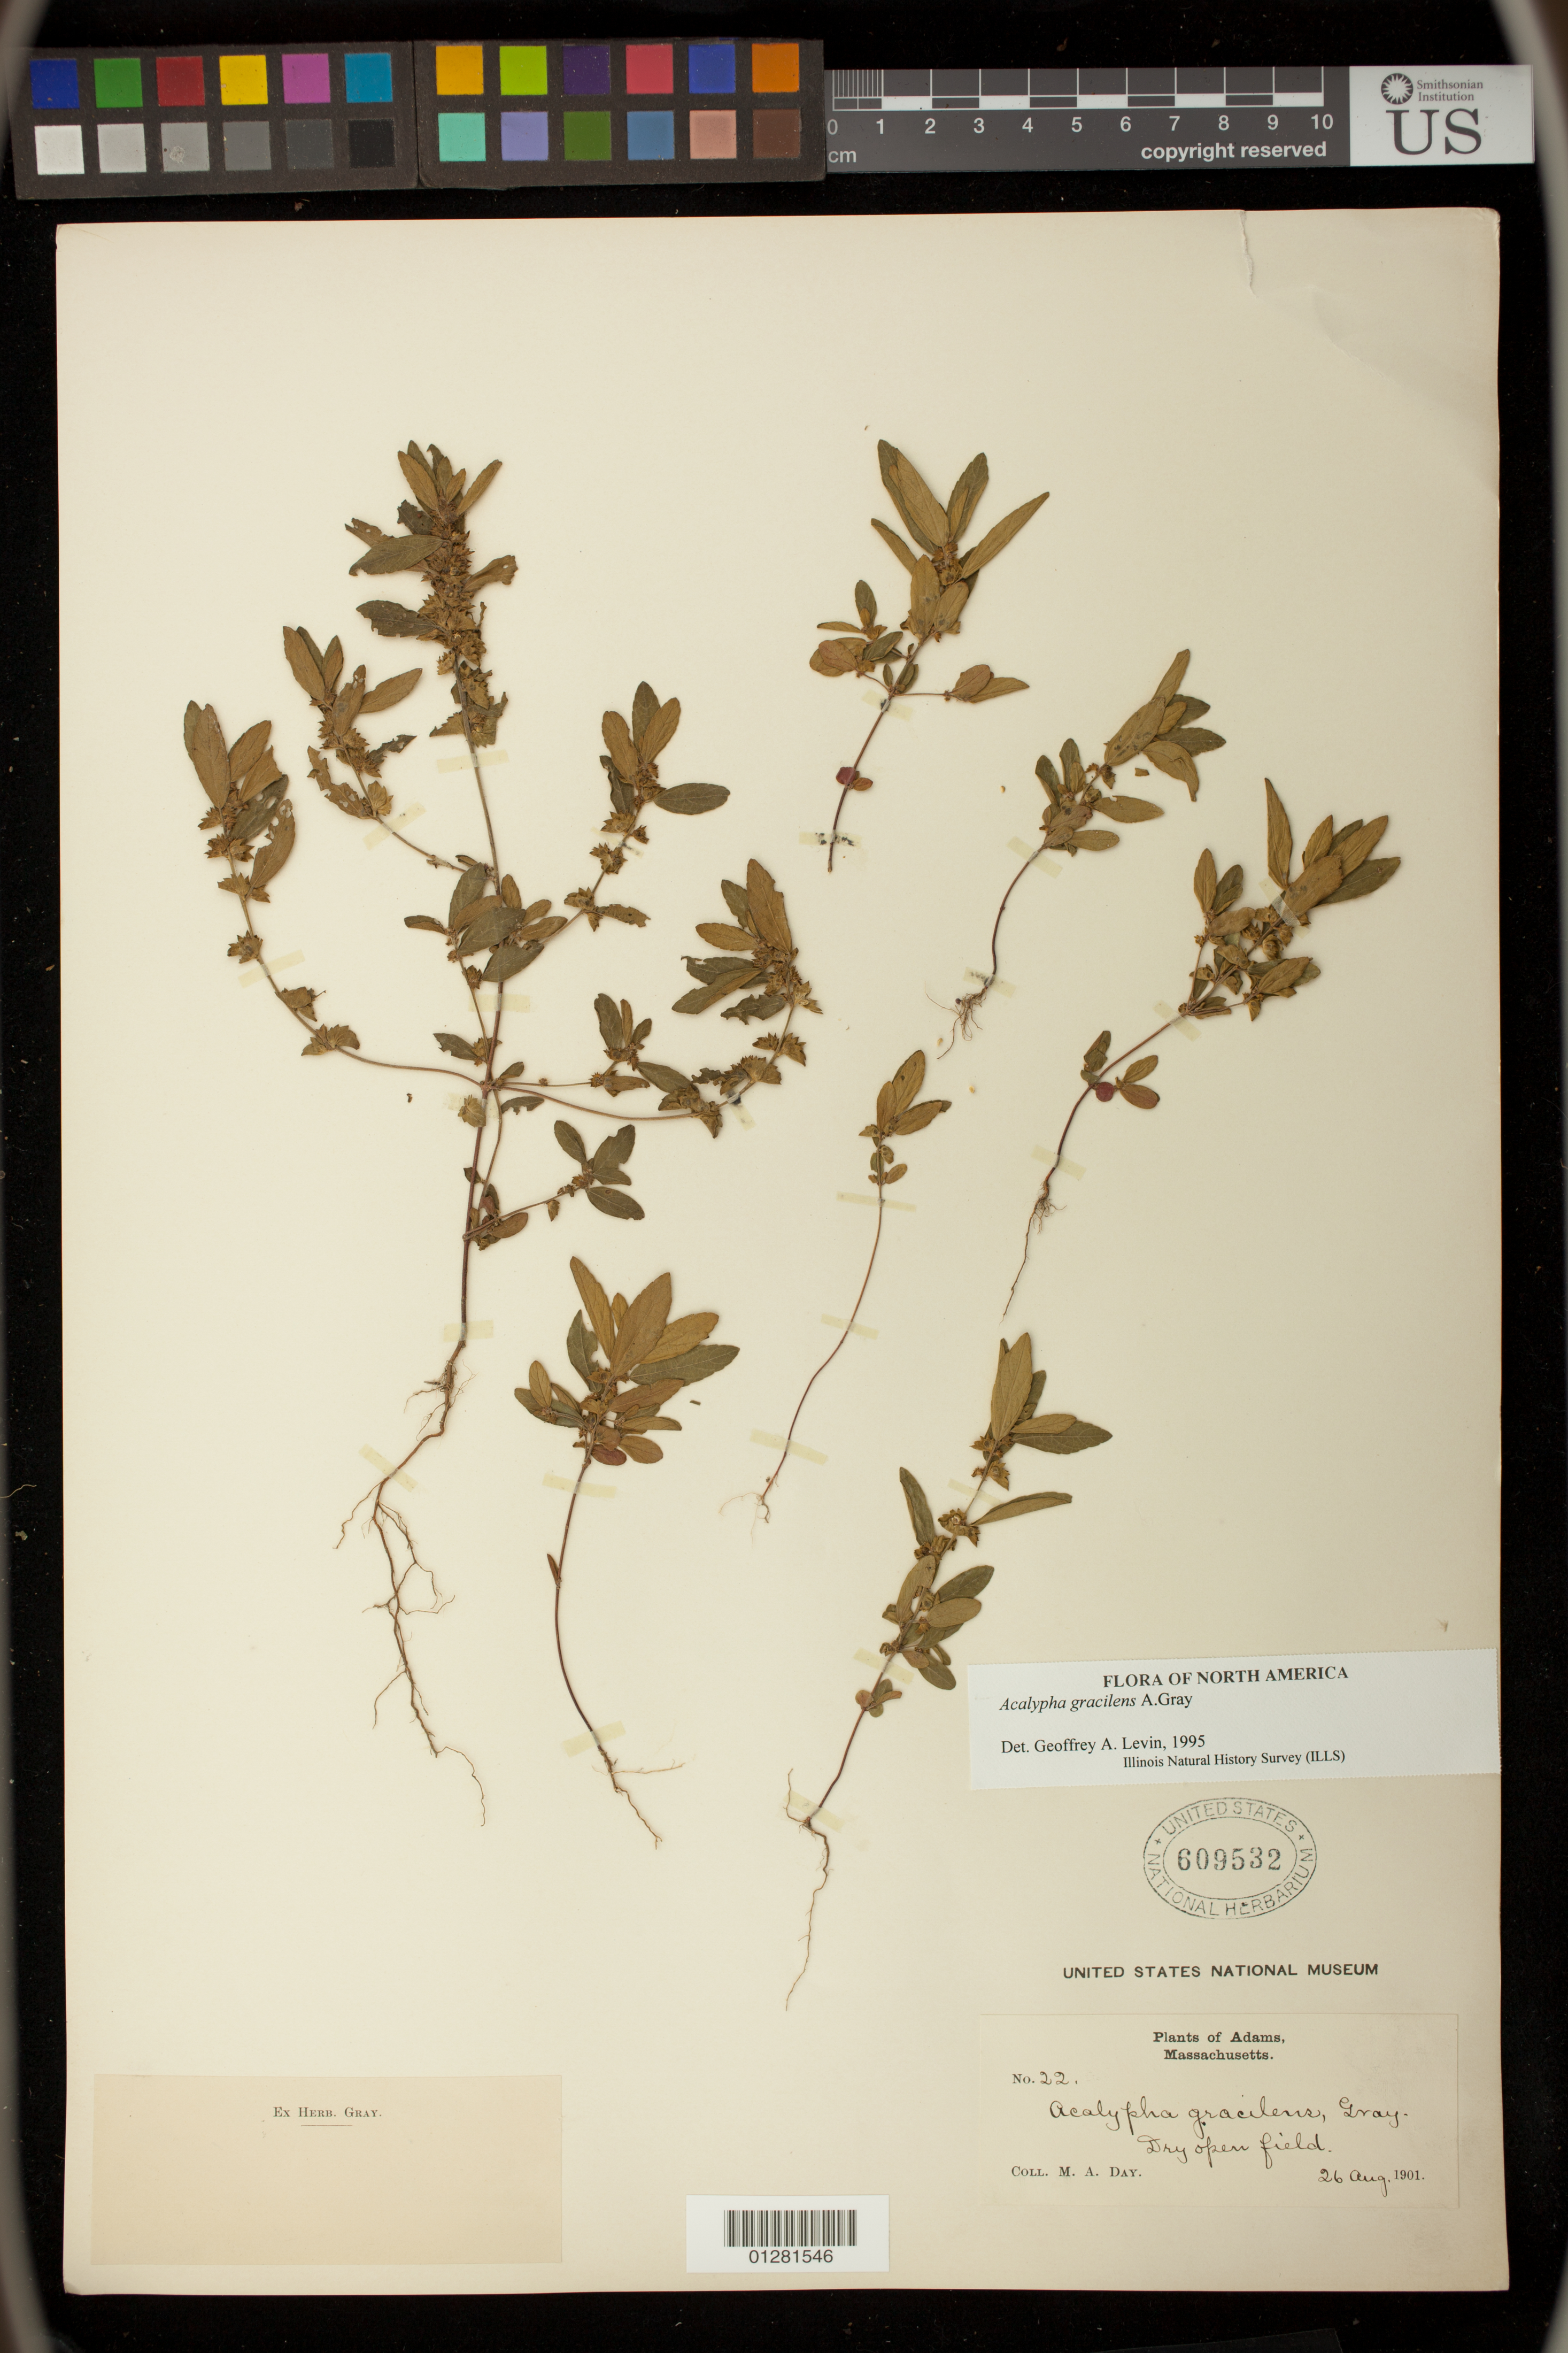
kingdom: Plantae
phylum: Tracheophyta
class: Magnoliopsida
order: Malpighiales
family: Euphorbiaceae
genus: Acalypha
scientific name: Acalypha gracilens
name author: A. Gray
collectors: M. Day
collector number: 22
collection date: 1901-08-26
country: United States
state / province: Massachusetts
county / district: Berkshire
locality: Adams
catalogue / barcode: US 609532